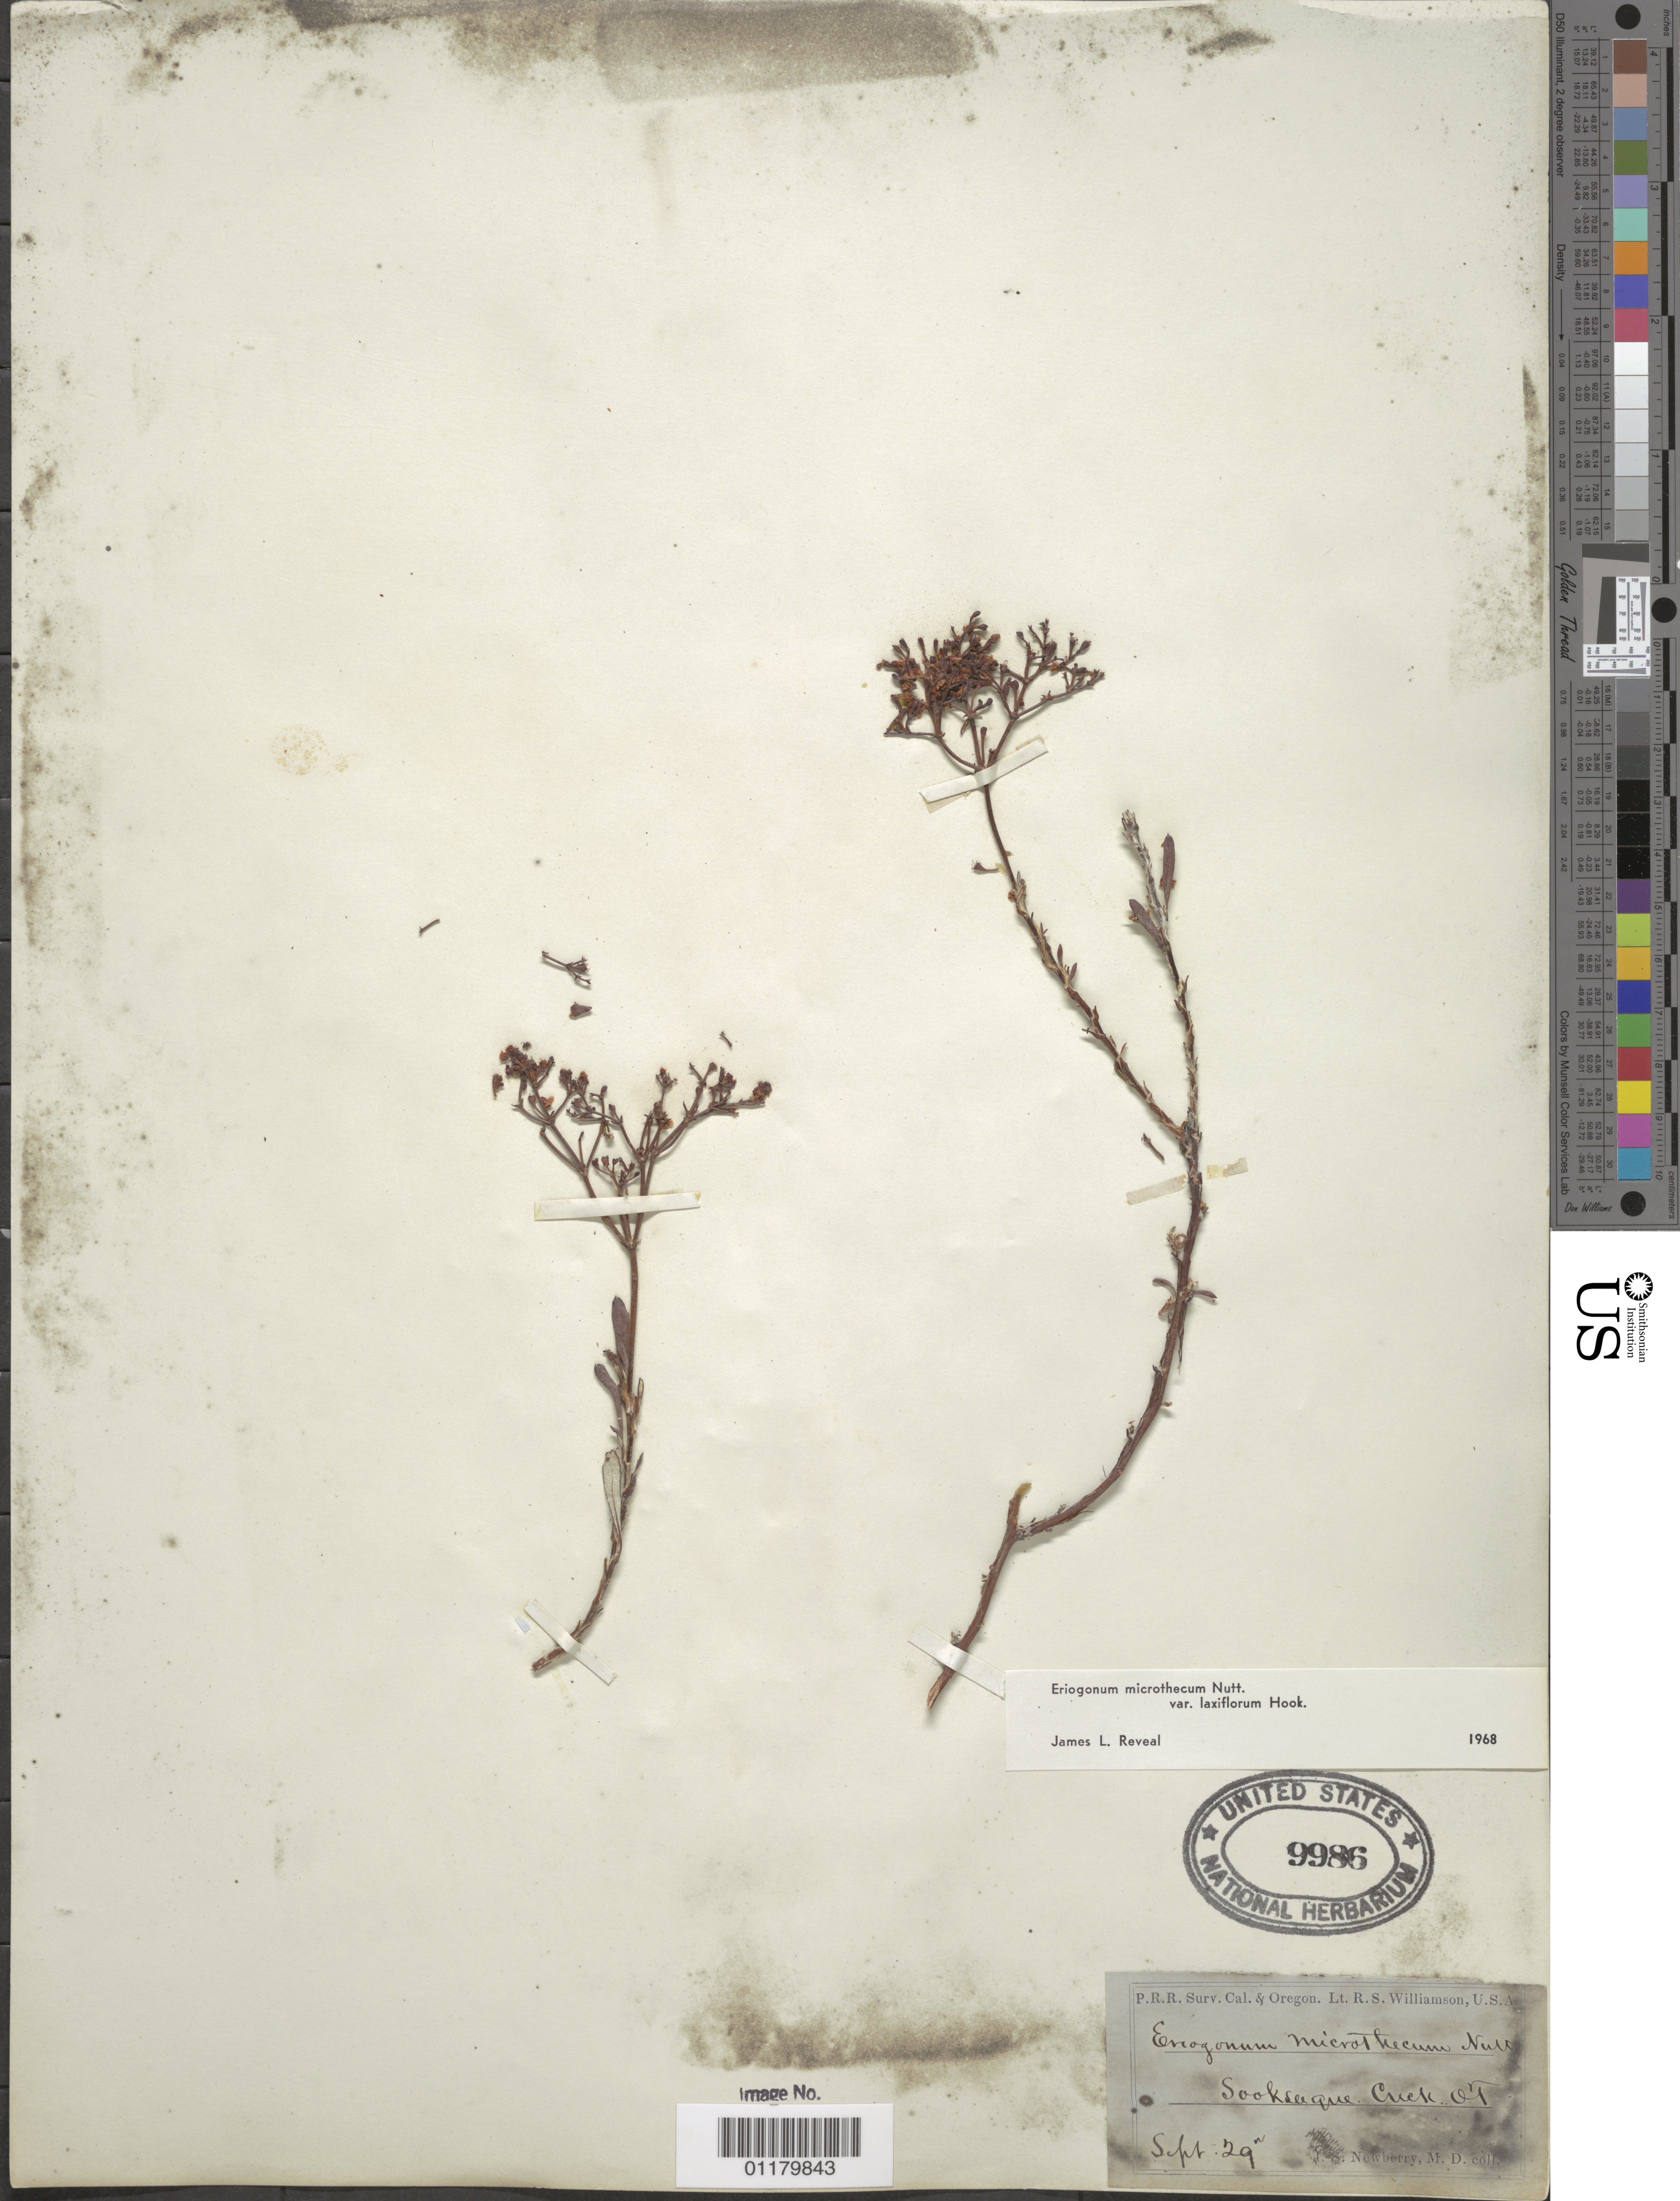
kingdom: Plantae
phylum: Tracheophyta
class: Magnoliopsida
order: Caryophyllales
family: Polygonaceae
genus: Eriogonum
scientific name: Eriogonum microtheca var. laxiflorum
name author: Hook.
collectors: J. S. Newberry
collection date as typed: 29 Sep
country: United States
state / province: Oregon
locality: Sookee Que Creek.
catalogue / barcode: US 9986